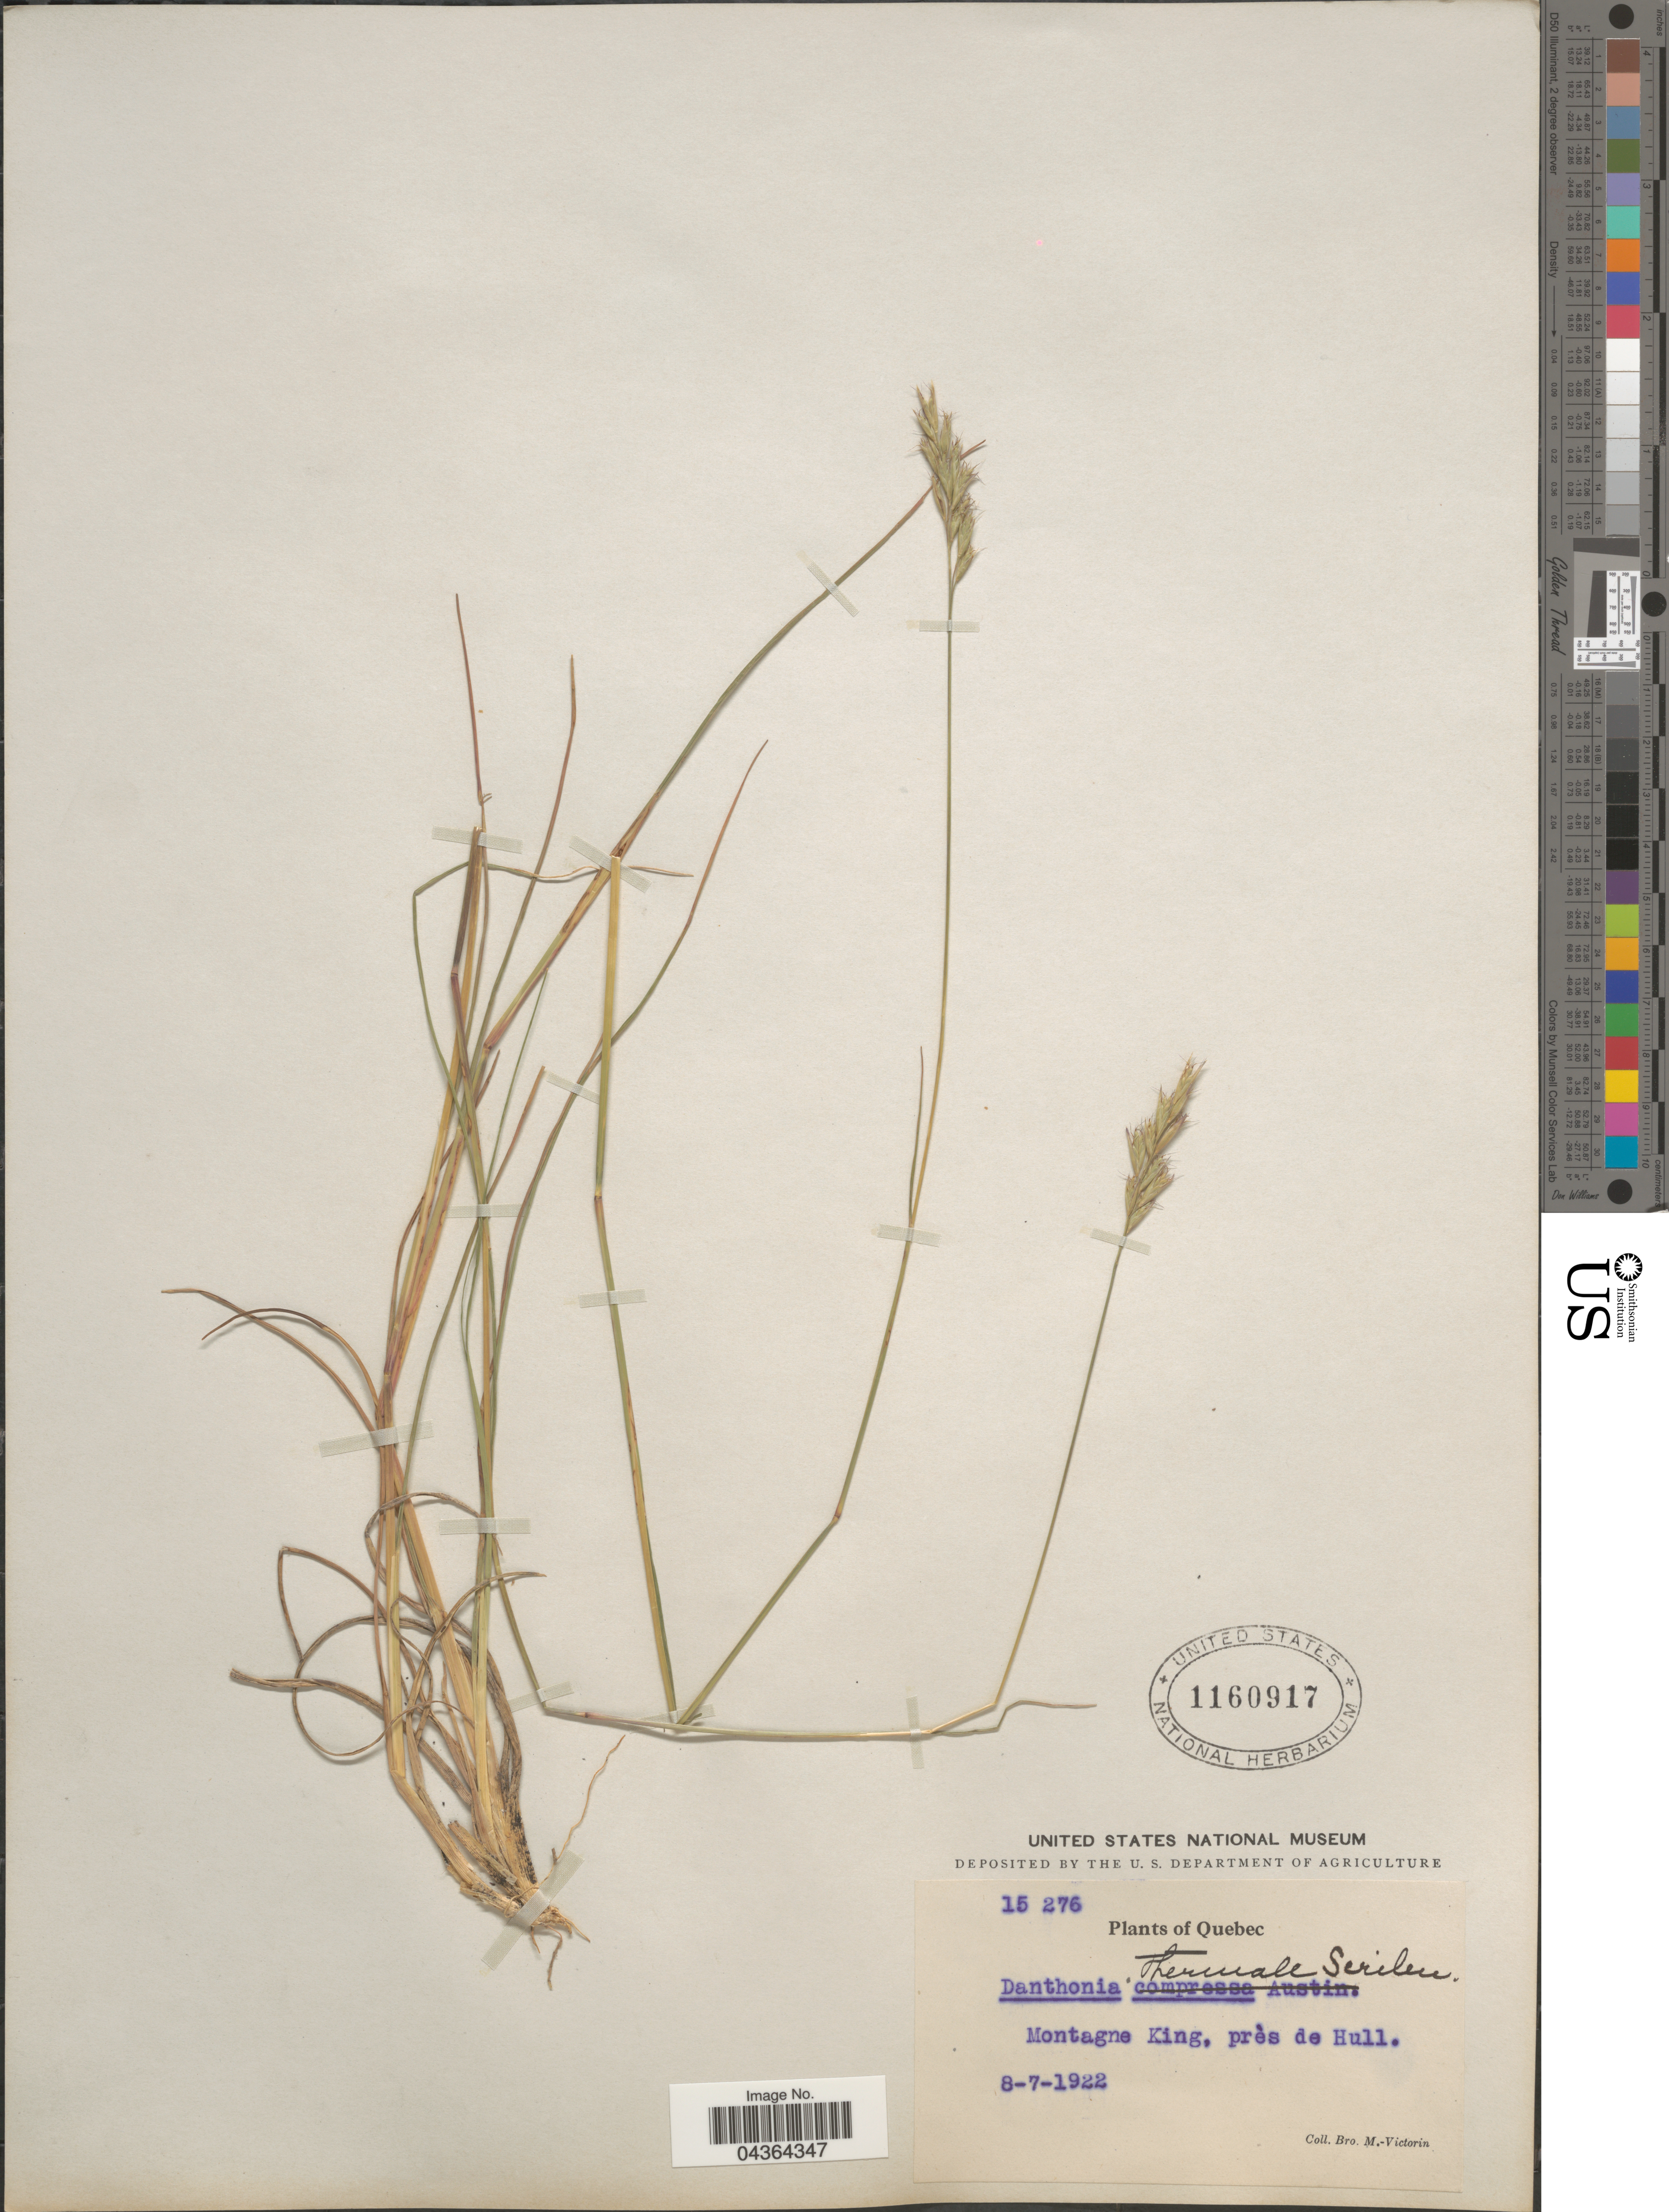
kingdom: Plantae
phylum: Tracheophyta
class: Liliopsida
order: Poales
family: Poaceae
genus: Danthonia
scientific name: Danthonia spicata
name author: (L.) P. Beauv. ex Roem. & Schult.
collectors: Fr. Marie-Victorin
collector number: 15276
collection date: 1922-07-08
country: Canada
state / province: Quebec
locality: Montagne King, près de Hull.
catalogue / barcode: US 1160917